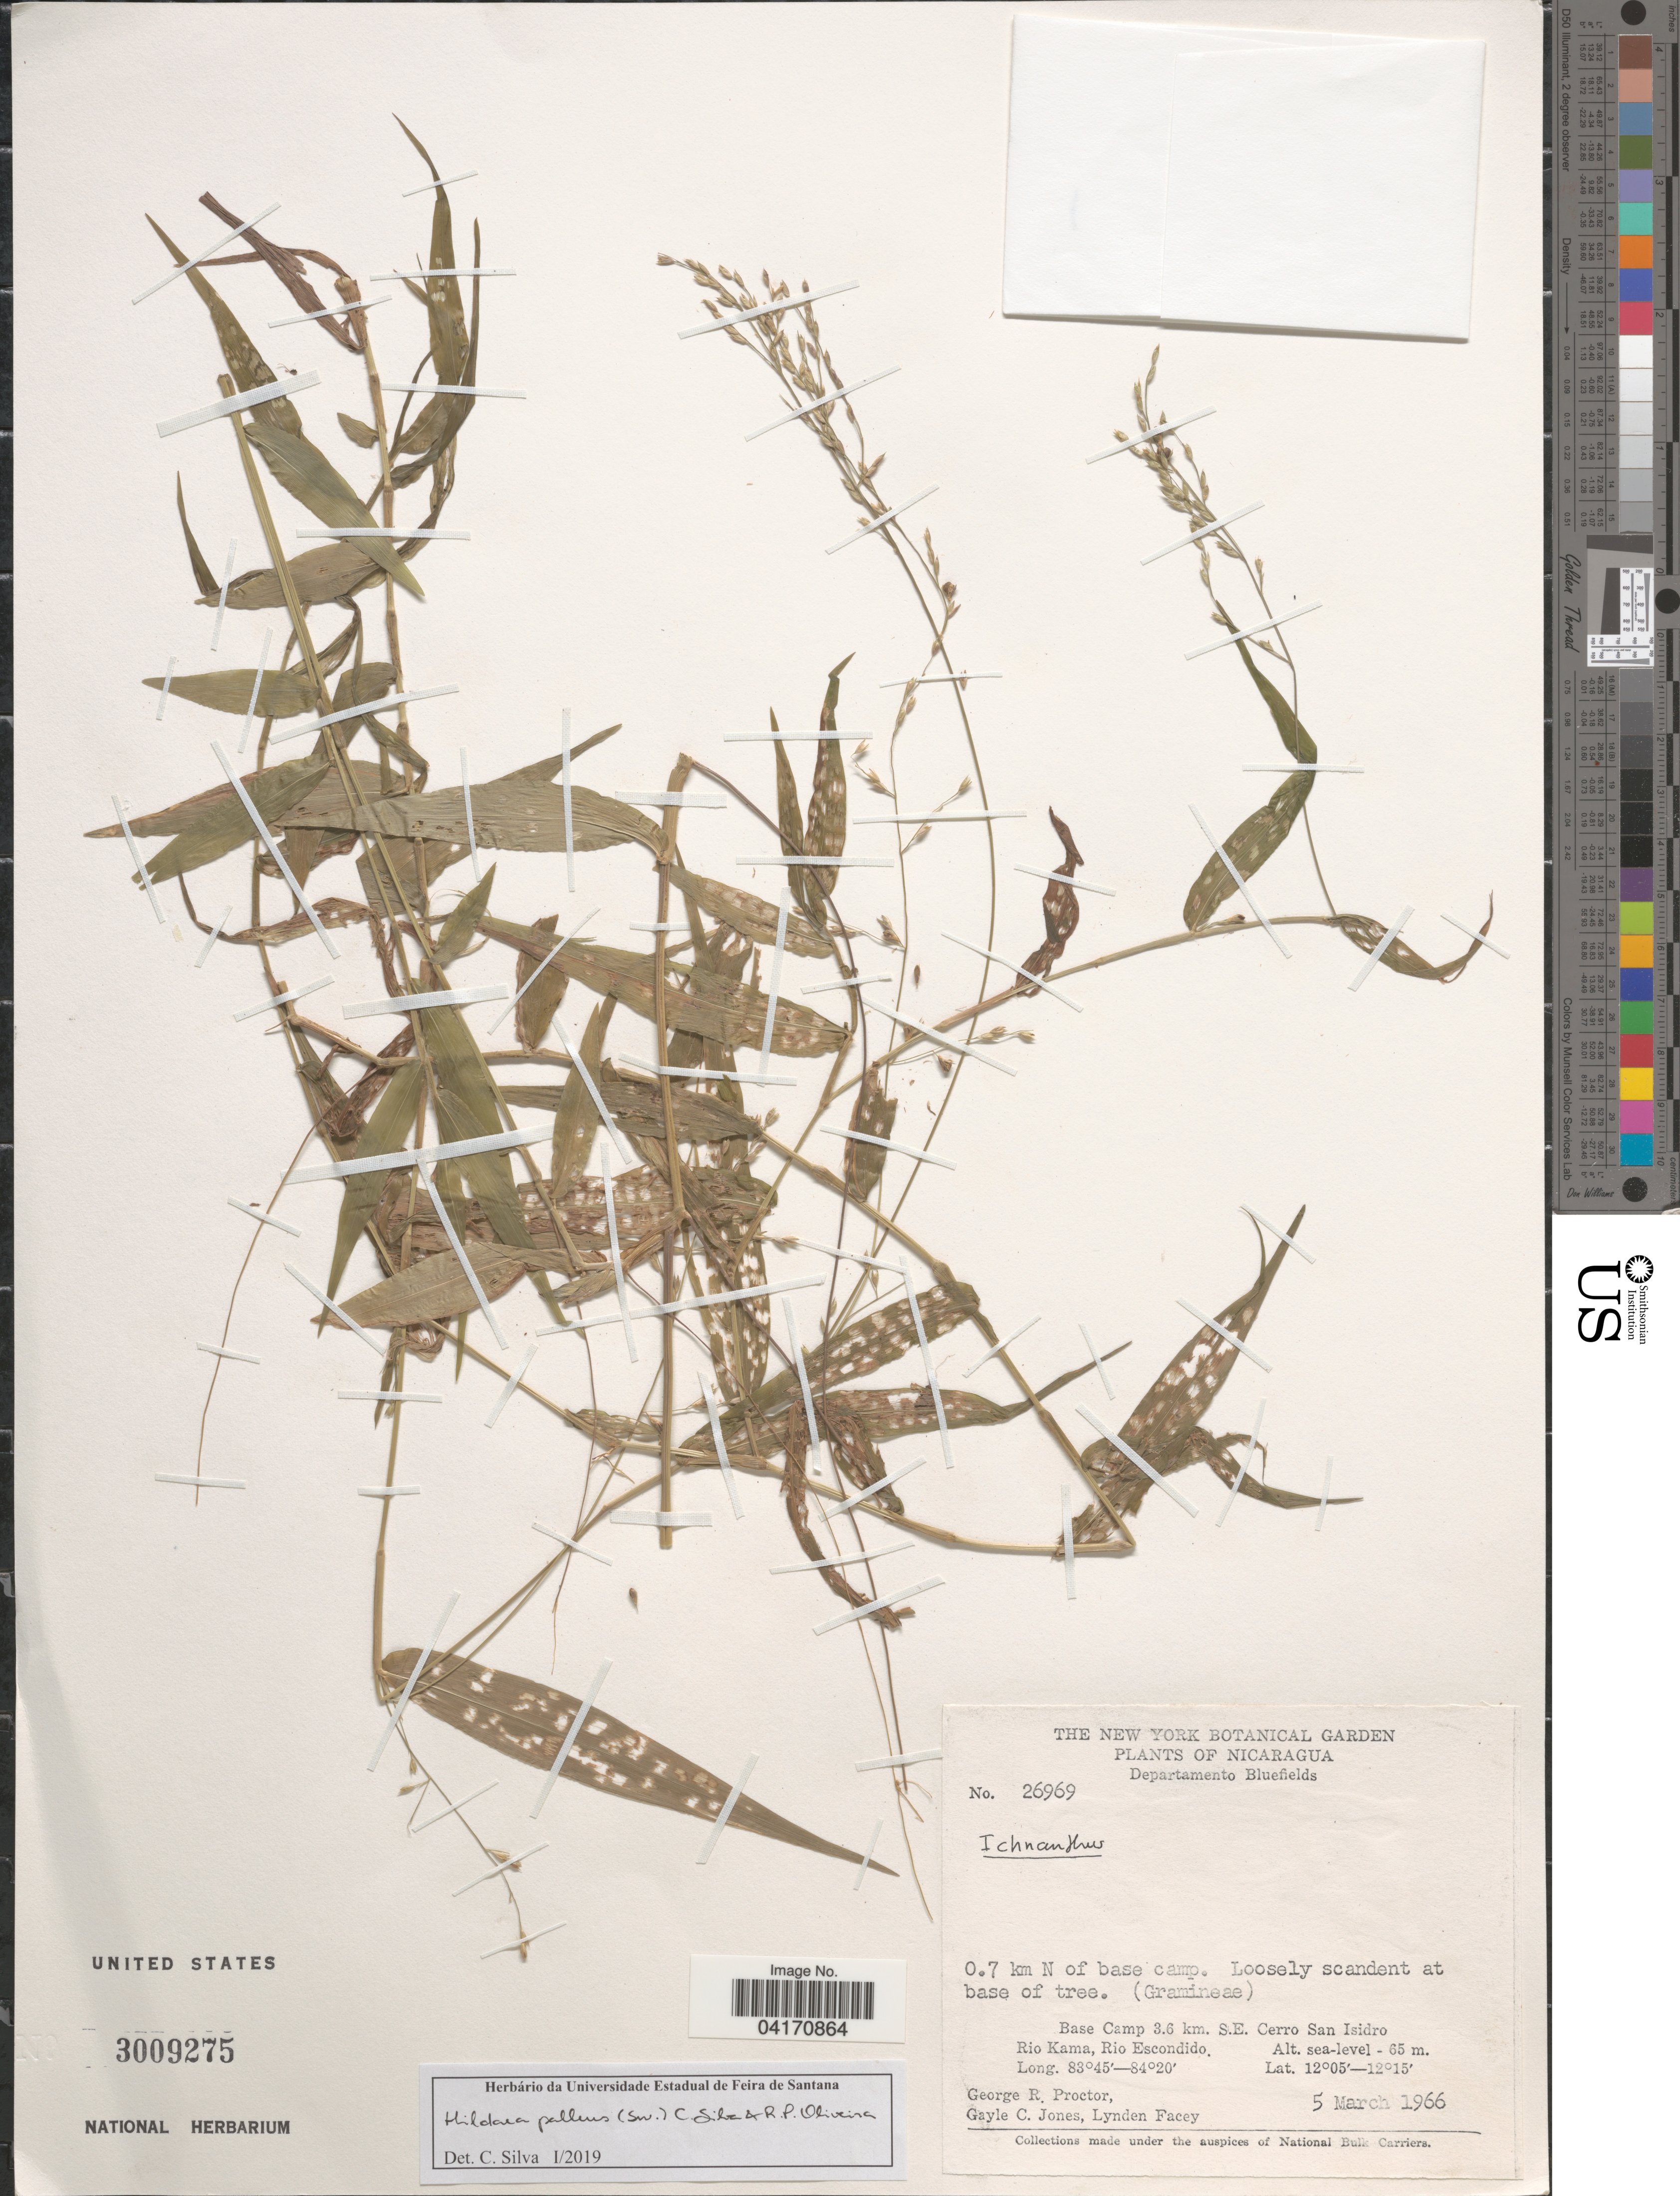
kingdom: Plantae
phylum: Tracheophyta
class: Liliopsida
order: Poales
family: Poaceae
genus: Hildaea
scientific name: Hildaea pallens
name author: (Sw.) C. Silva & R.P. Oliveira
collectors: G. Proctor, G. C. Jones & L. Facey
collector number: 26969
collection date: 1966-03-05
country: Nicaragua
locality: Departamento Bluefields. 0.7 km N of base camp. Base Camp 3.6 km. S.E. Cerro San Isidro Rio Kama, Rio Escondido.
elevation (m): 0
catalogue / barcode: US 3009275